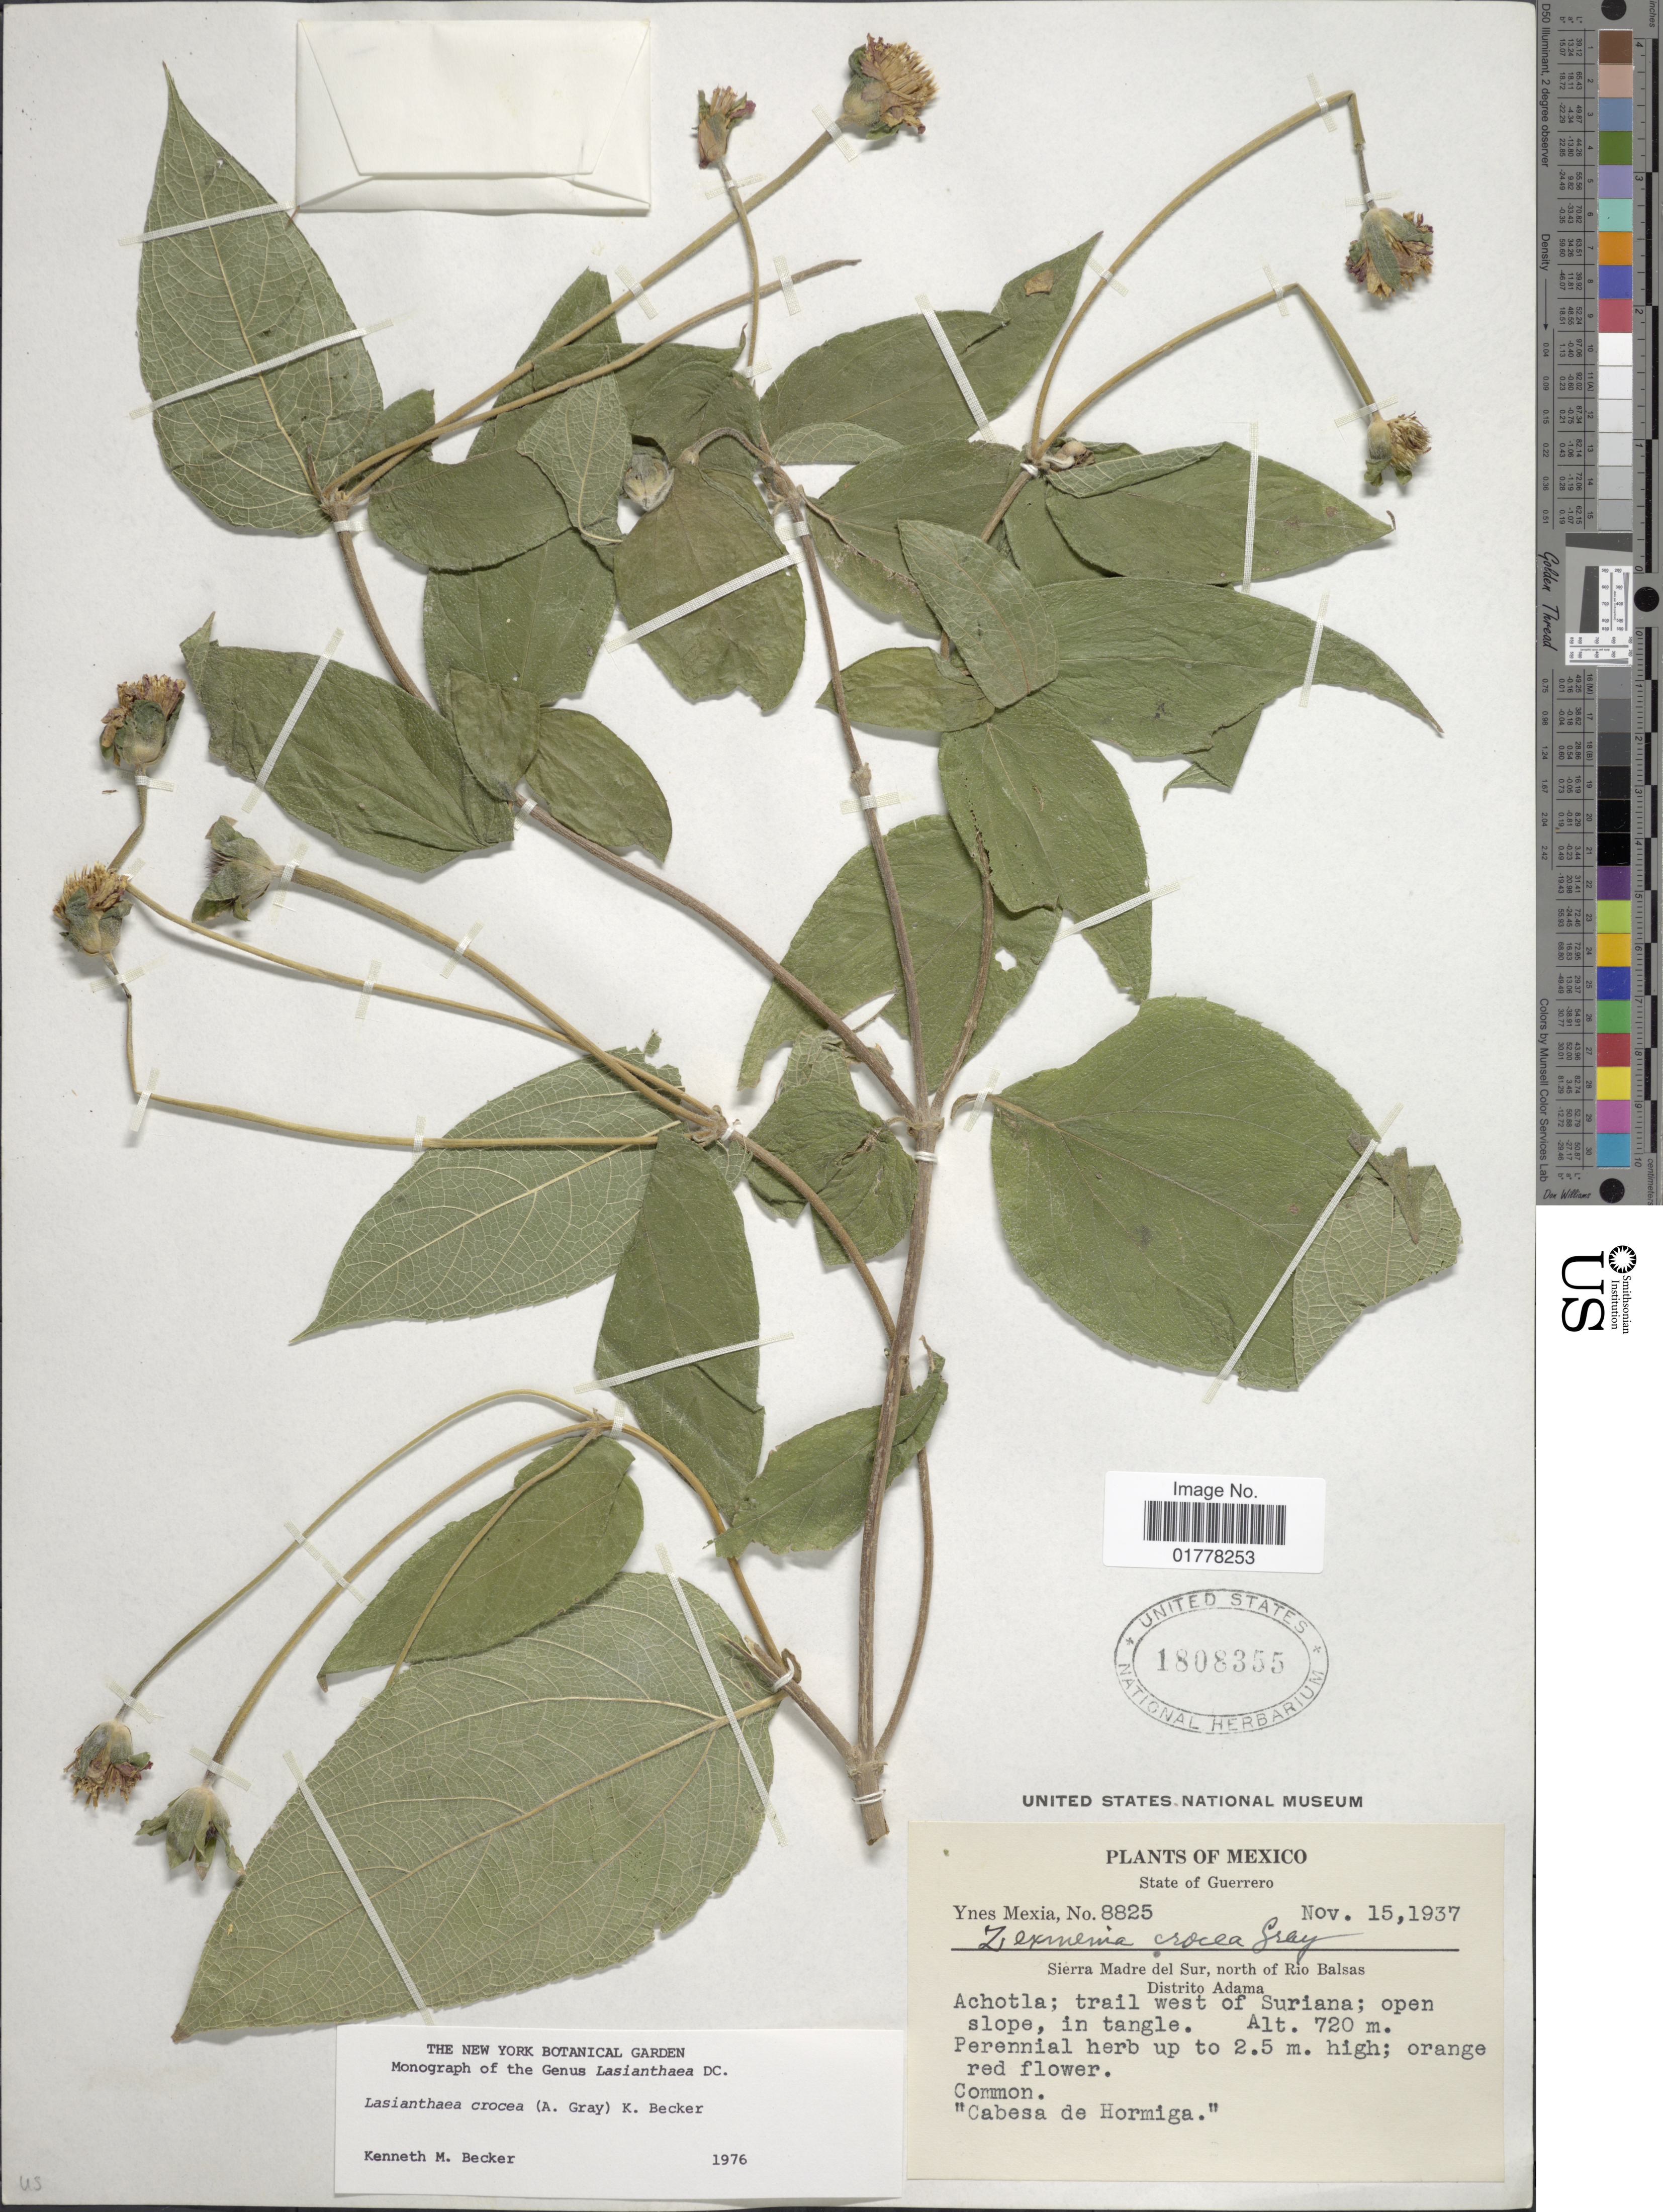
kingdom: Plantae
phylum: Tracheophyta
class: Magnoliopsida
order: Asterales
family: Asteraceae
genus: Lasianthaea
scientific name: Lasianthaea crocea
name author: (A. Gray) K.M. Becker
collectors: Y. Mexia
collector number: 8825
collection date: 1937-11-15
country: Mexico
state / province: Guerrero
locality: State of Guerrero. Sierra Madre del Sur, north of Rio Balsas. Distrito Adama. Achotla; trail west of Suriana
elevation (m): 720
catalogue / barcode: US 1808355